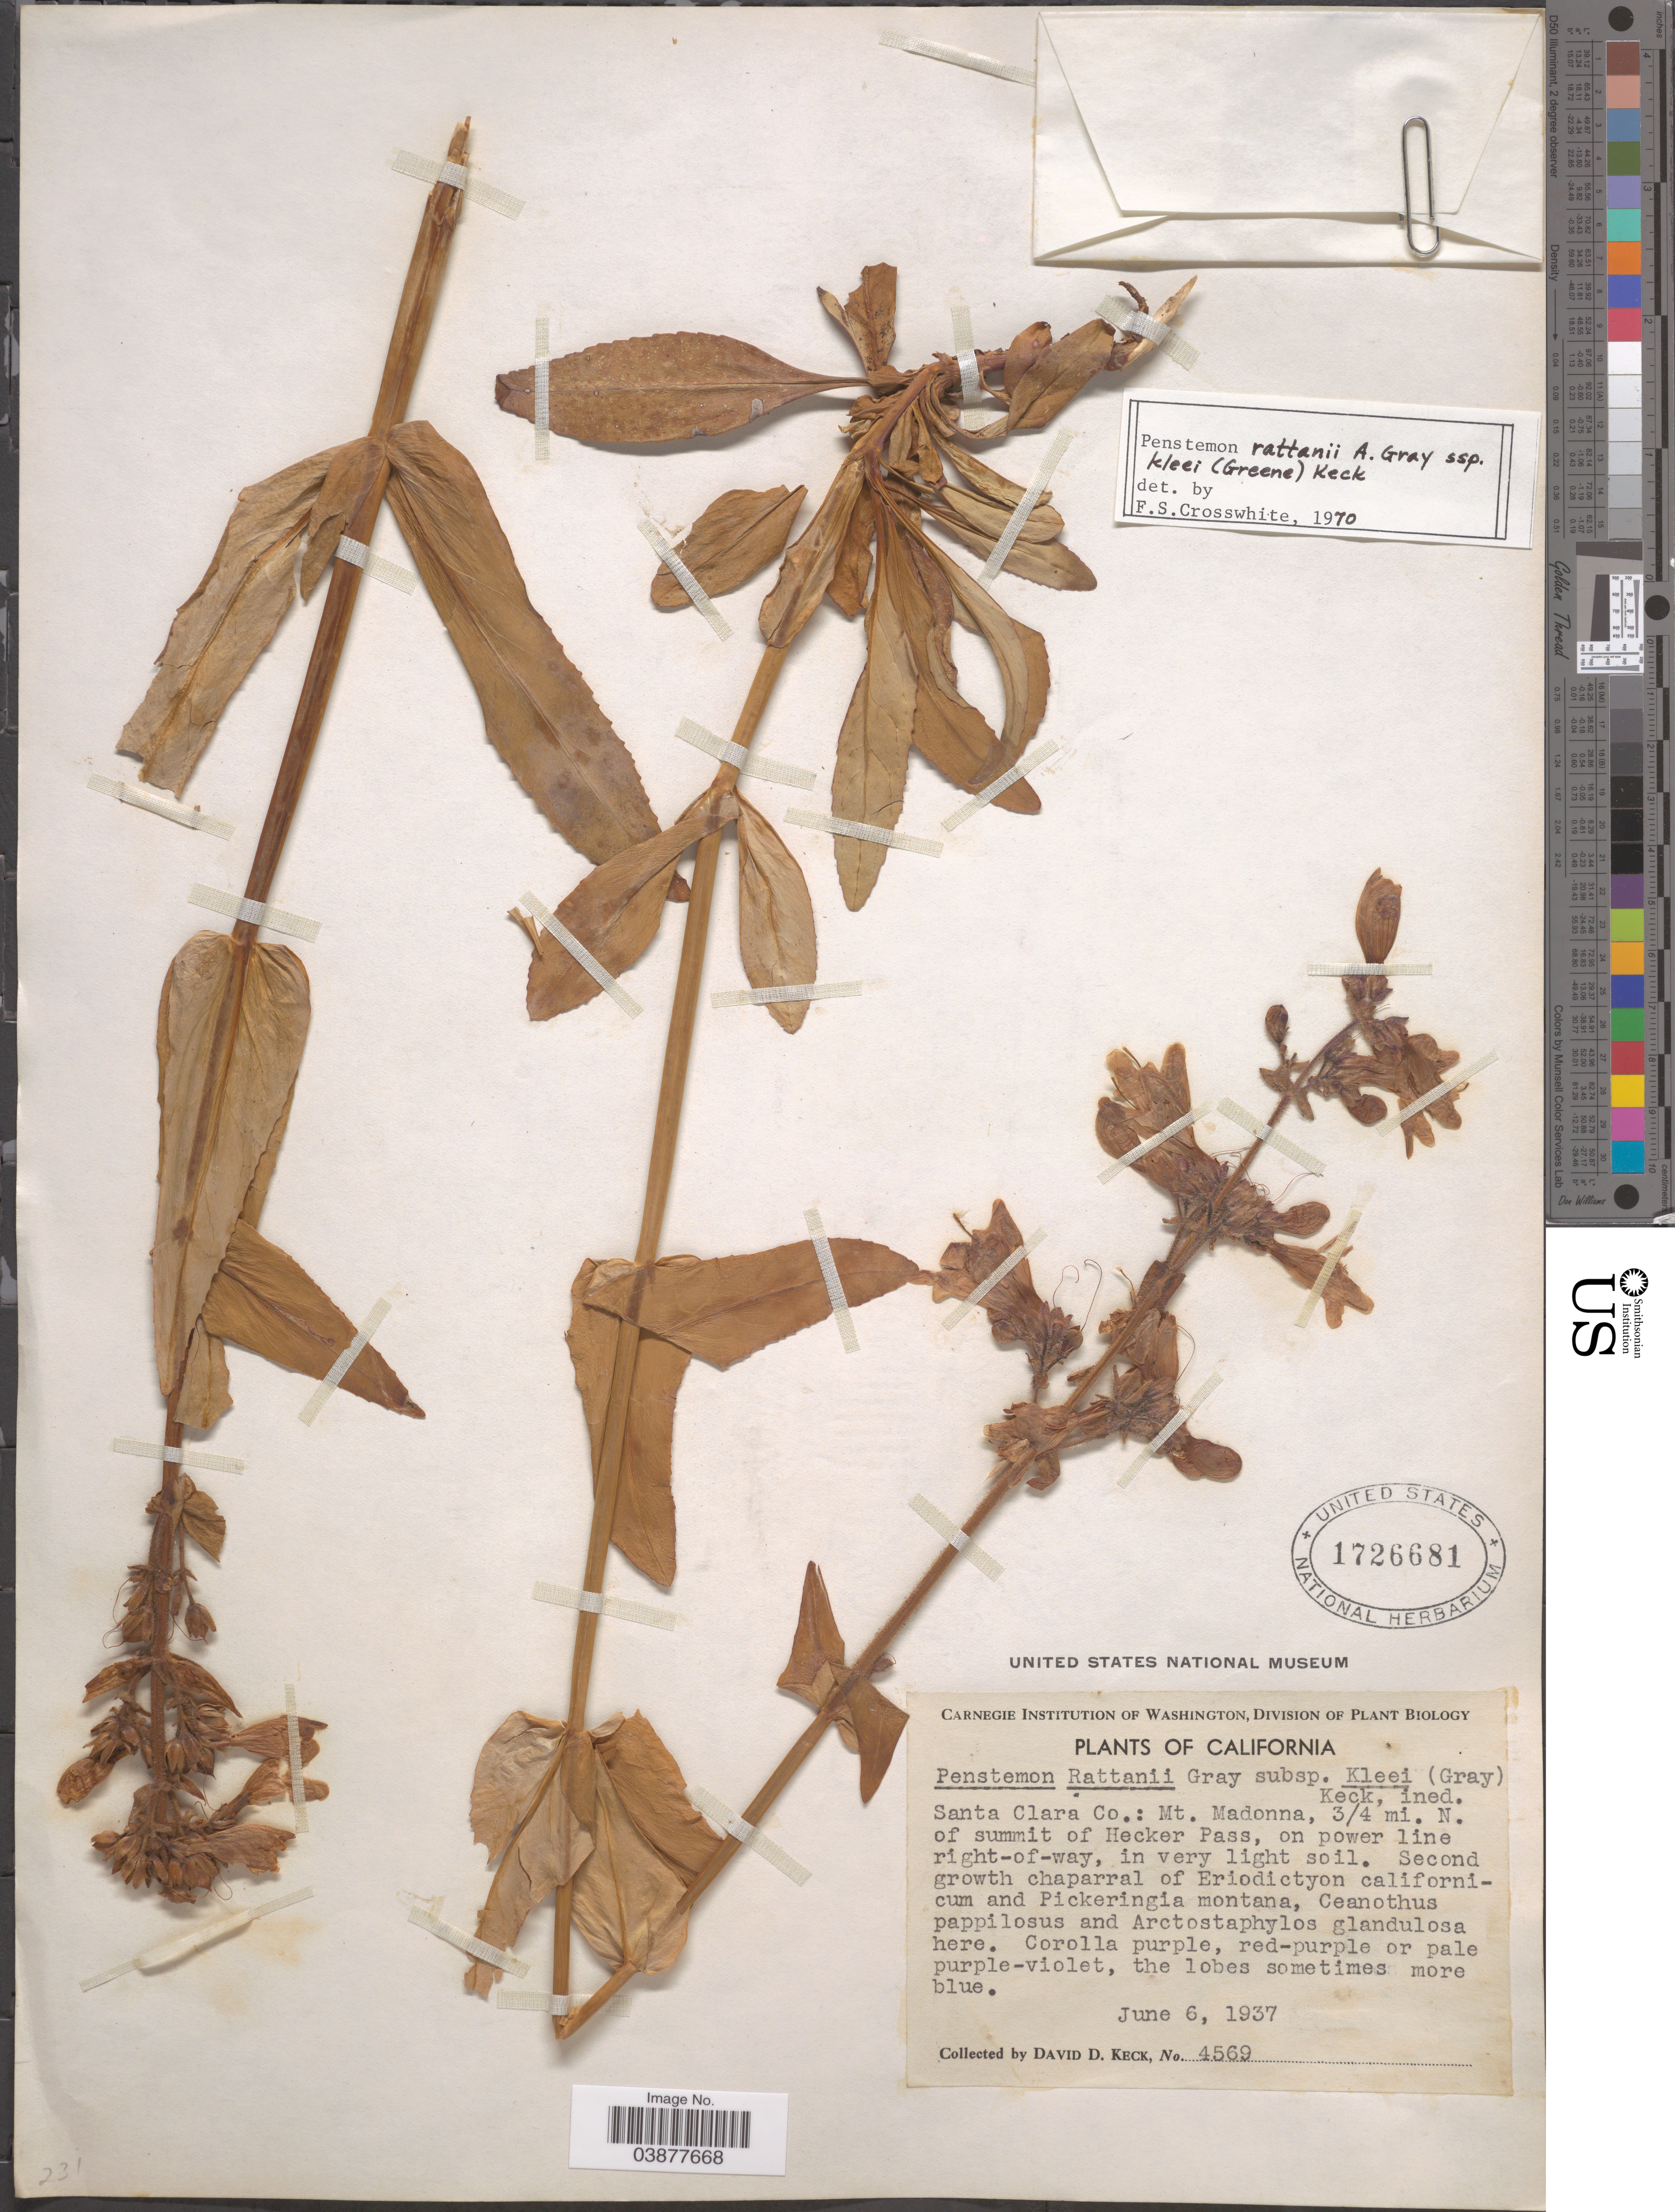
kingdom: Plantae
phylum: Tracheophyta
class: Magnoliopsida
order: Lamiales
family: Plantaginaceae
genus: Penstemon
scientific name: Penstemon rattani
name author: A. Gray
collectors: D. D. Keck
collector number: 4569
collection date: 1937-06-06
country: United States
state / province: California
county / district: Santa Clara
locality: Santa Clara Co.: Mt. Madonna, 3/4 mi. N. of summit of Hecker Pass, on power line right-of-way, in very light soil.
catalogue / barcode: US 1726681